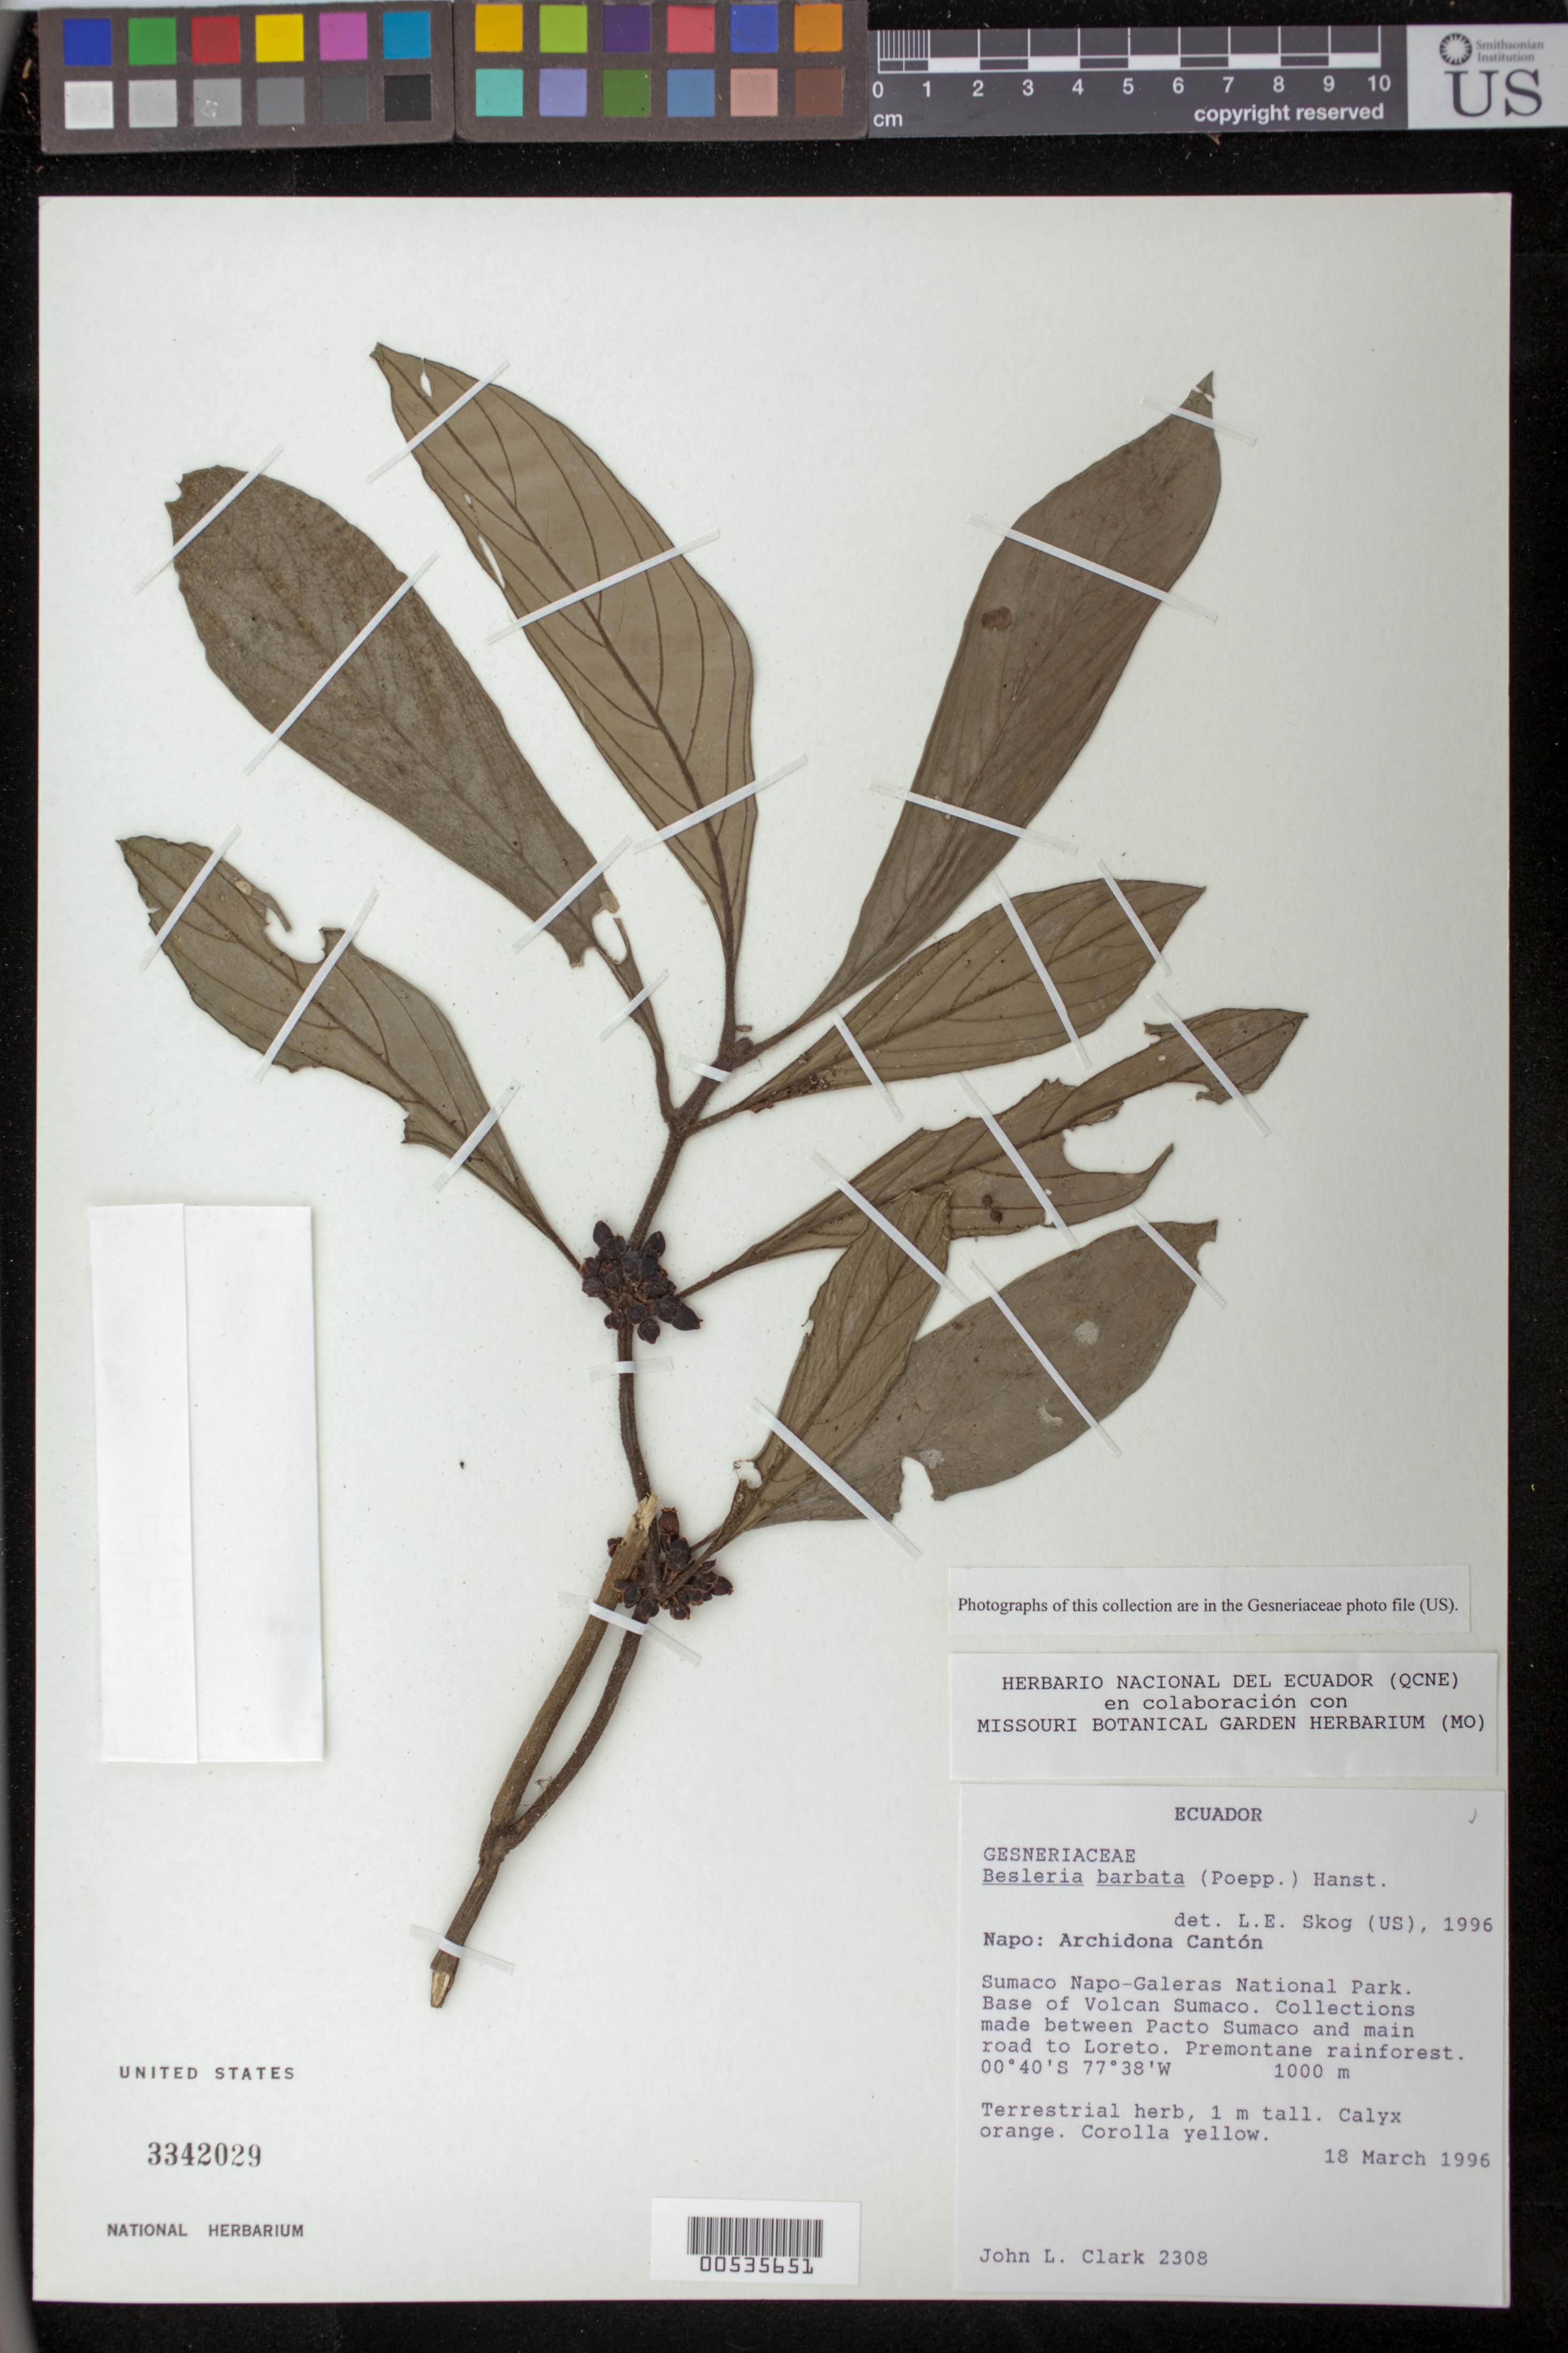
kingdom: Plantae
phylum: Tracheophyta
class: Magnoliopsida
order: Lamiales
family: Gesneriaceae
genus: Besleria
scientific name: Besleria barbata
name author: (Poepp.) Hanst.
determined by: Skog, Laurence E.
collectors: J. L. Clark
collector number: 2308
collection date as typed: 18 Mar 1996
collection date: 1996-03-18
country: Ecuador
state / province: Napo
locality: Archidona Cantón. Sumaco Napo-Galeras National Park, base of Volcan Sumaco, between Pacto Sumaco and main road to Loreto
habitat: Premontane rainforest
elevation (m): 1000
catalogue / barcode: US 3342029